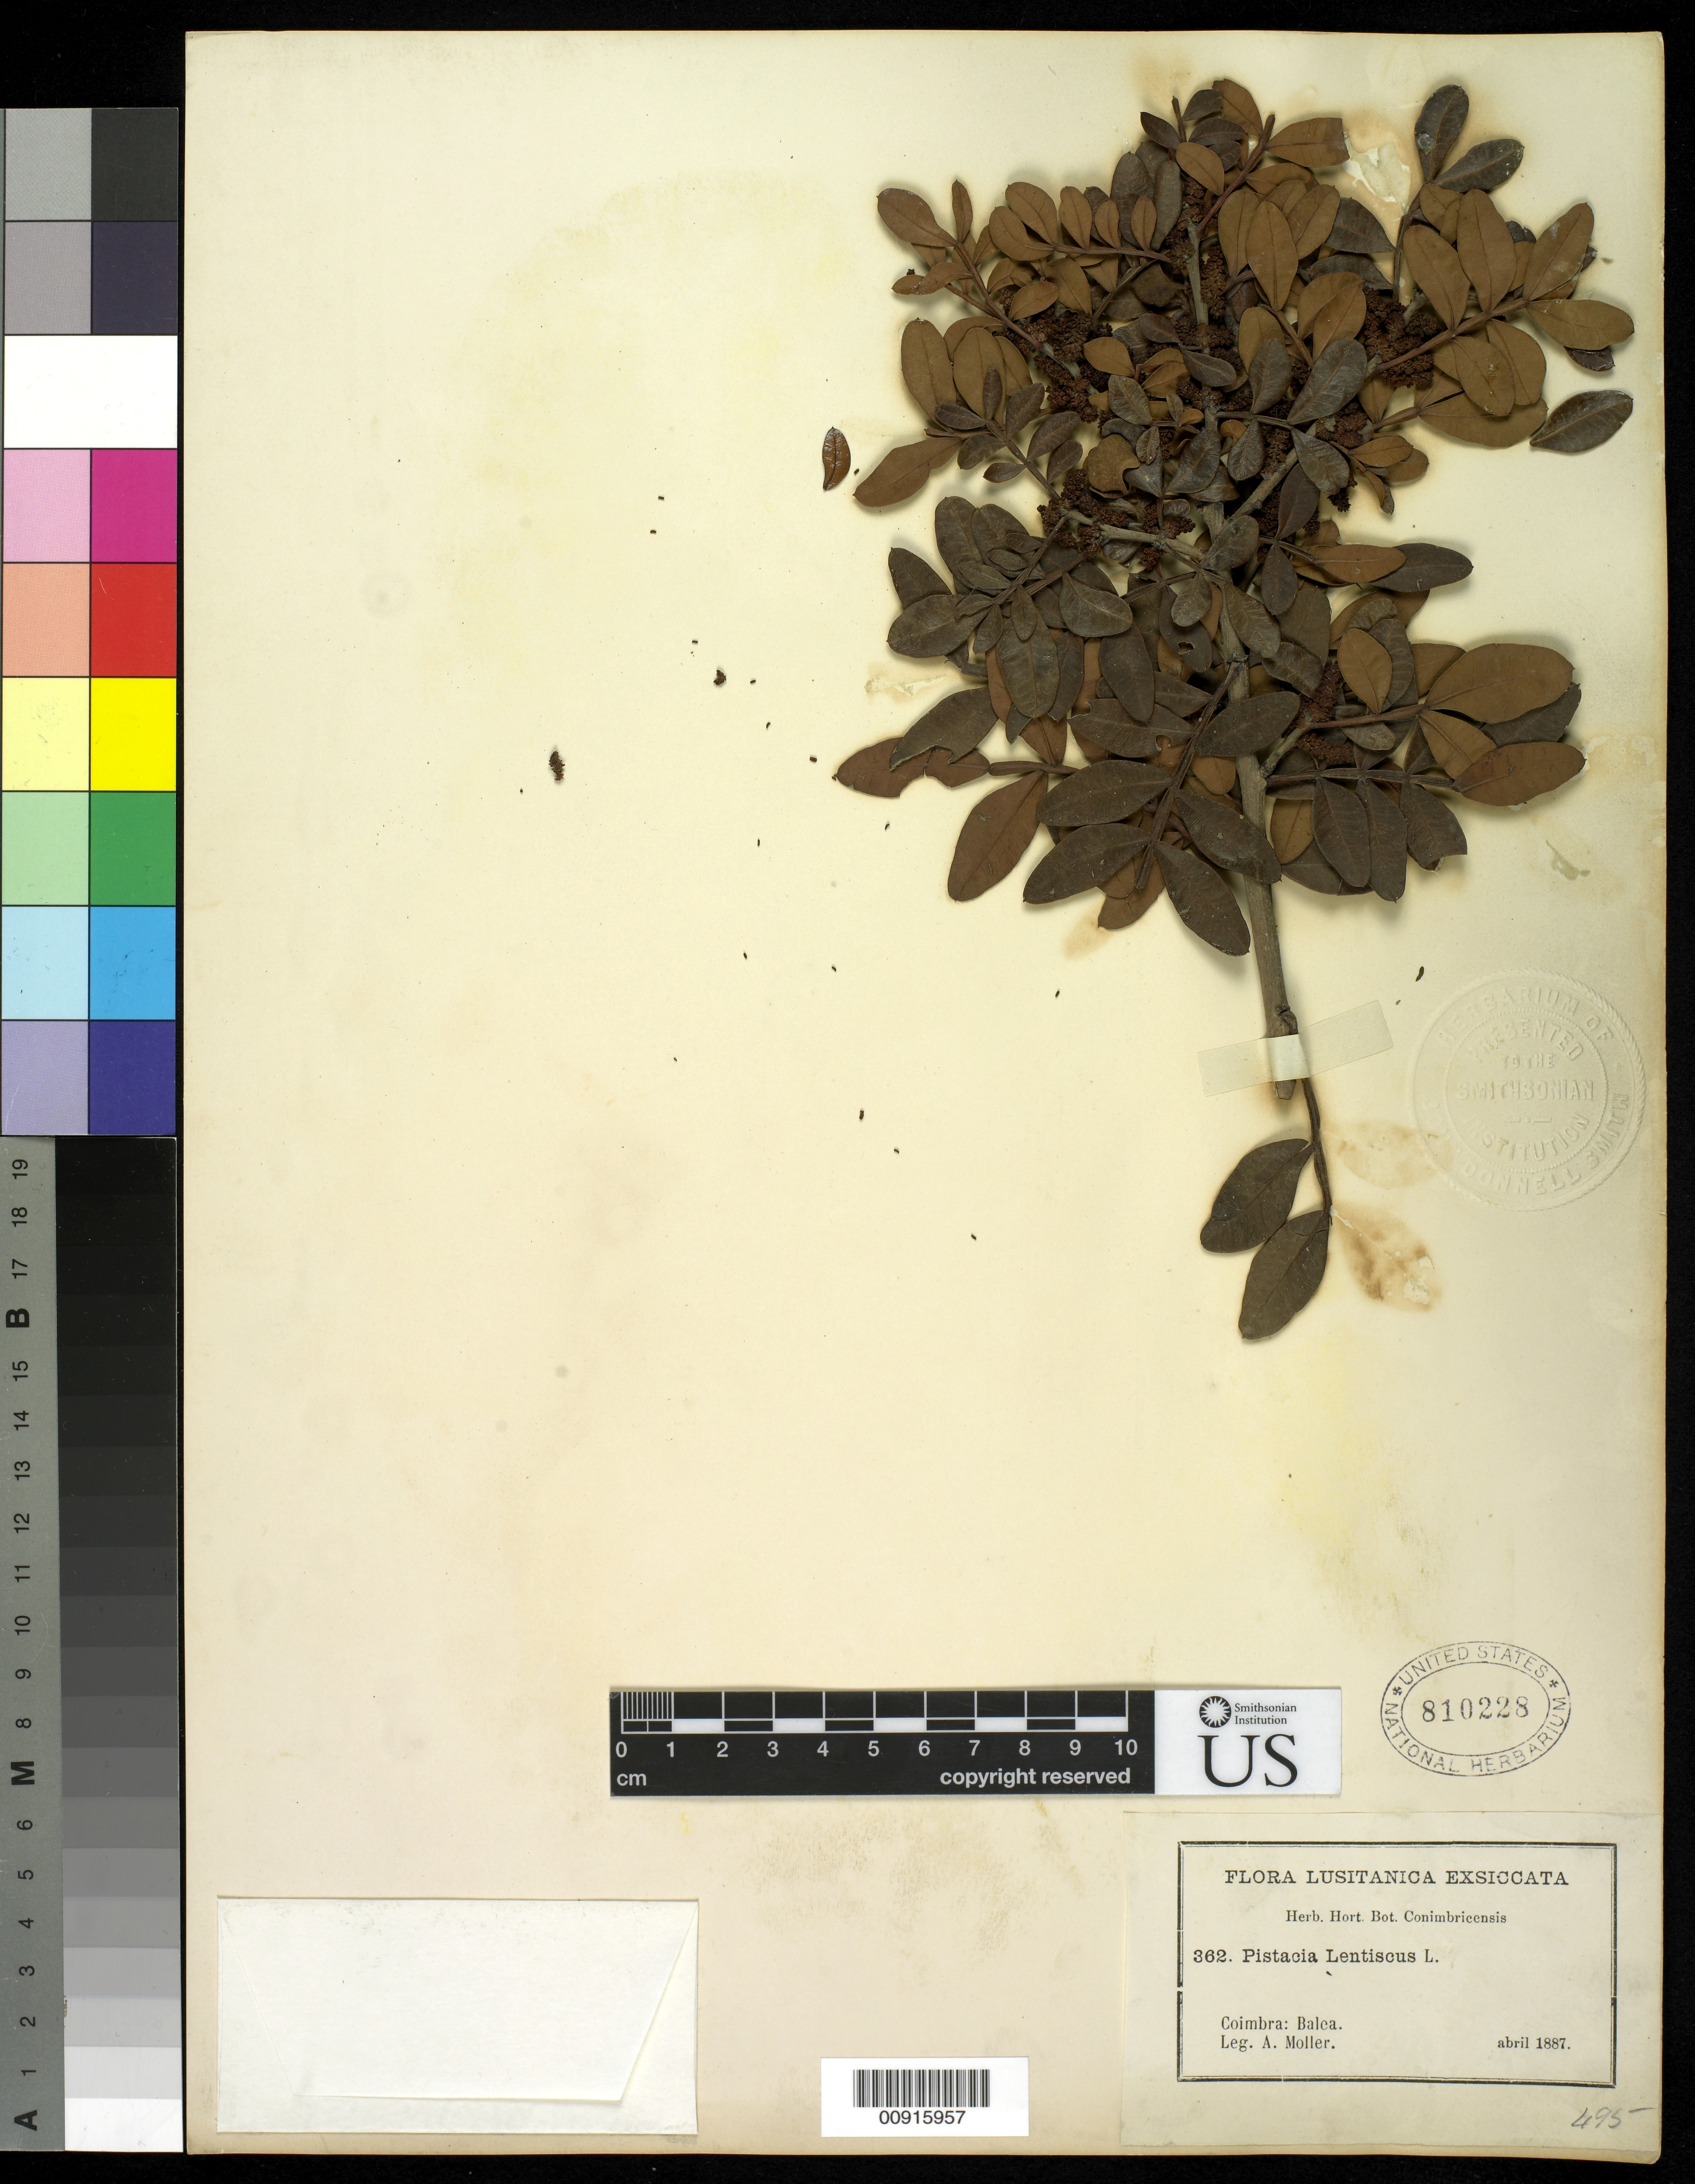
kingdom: Plantae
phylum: Tracheophyta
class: Magnoliopsida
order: Sapindales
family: Anacardiaceae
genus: Pistacia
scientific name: Pistacia lentiscus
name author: L.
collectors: C. G. Baenitz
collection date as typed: abril 1887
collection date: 1887-04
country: Portugal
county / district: Coimbra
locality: Coimbra: Balca.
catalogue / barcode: US 810228